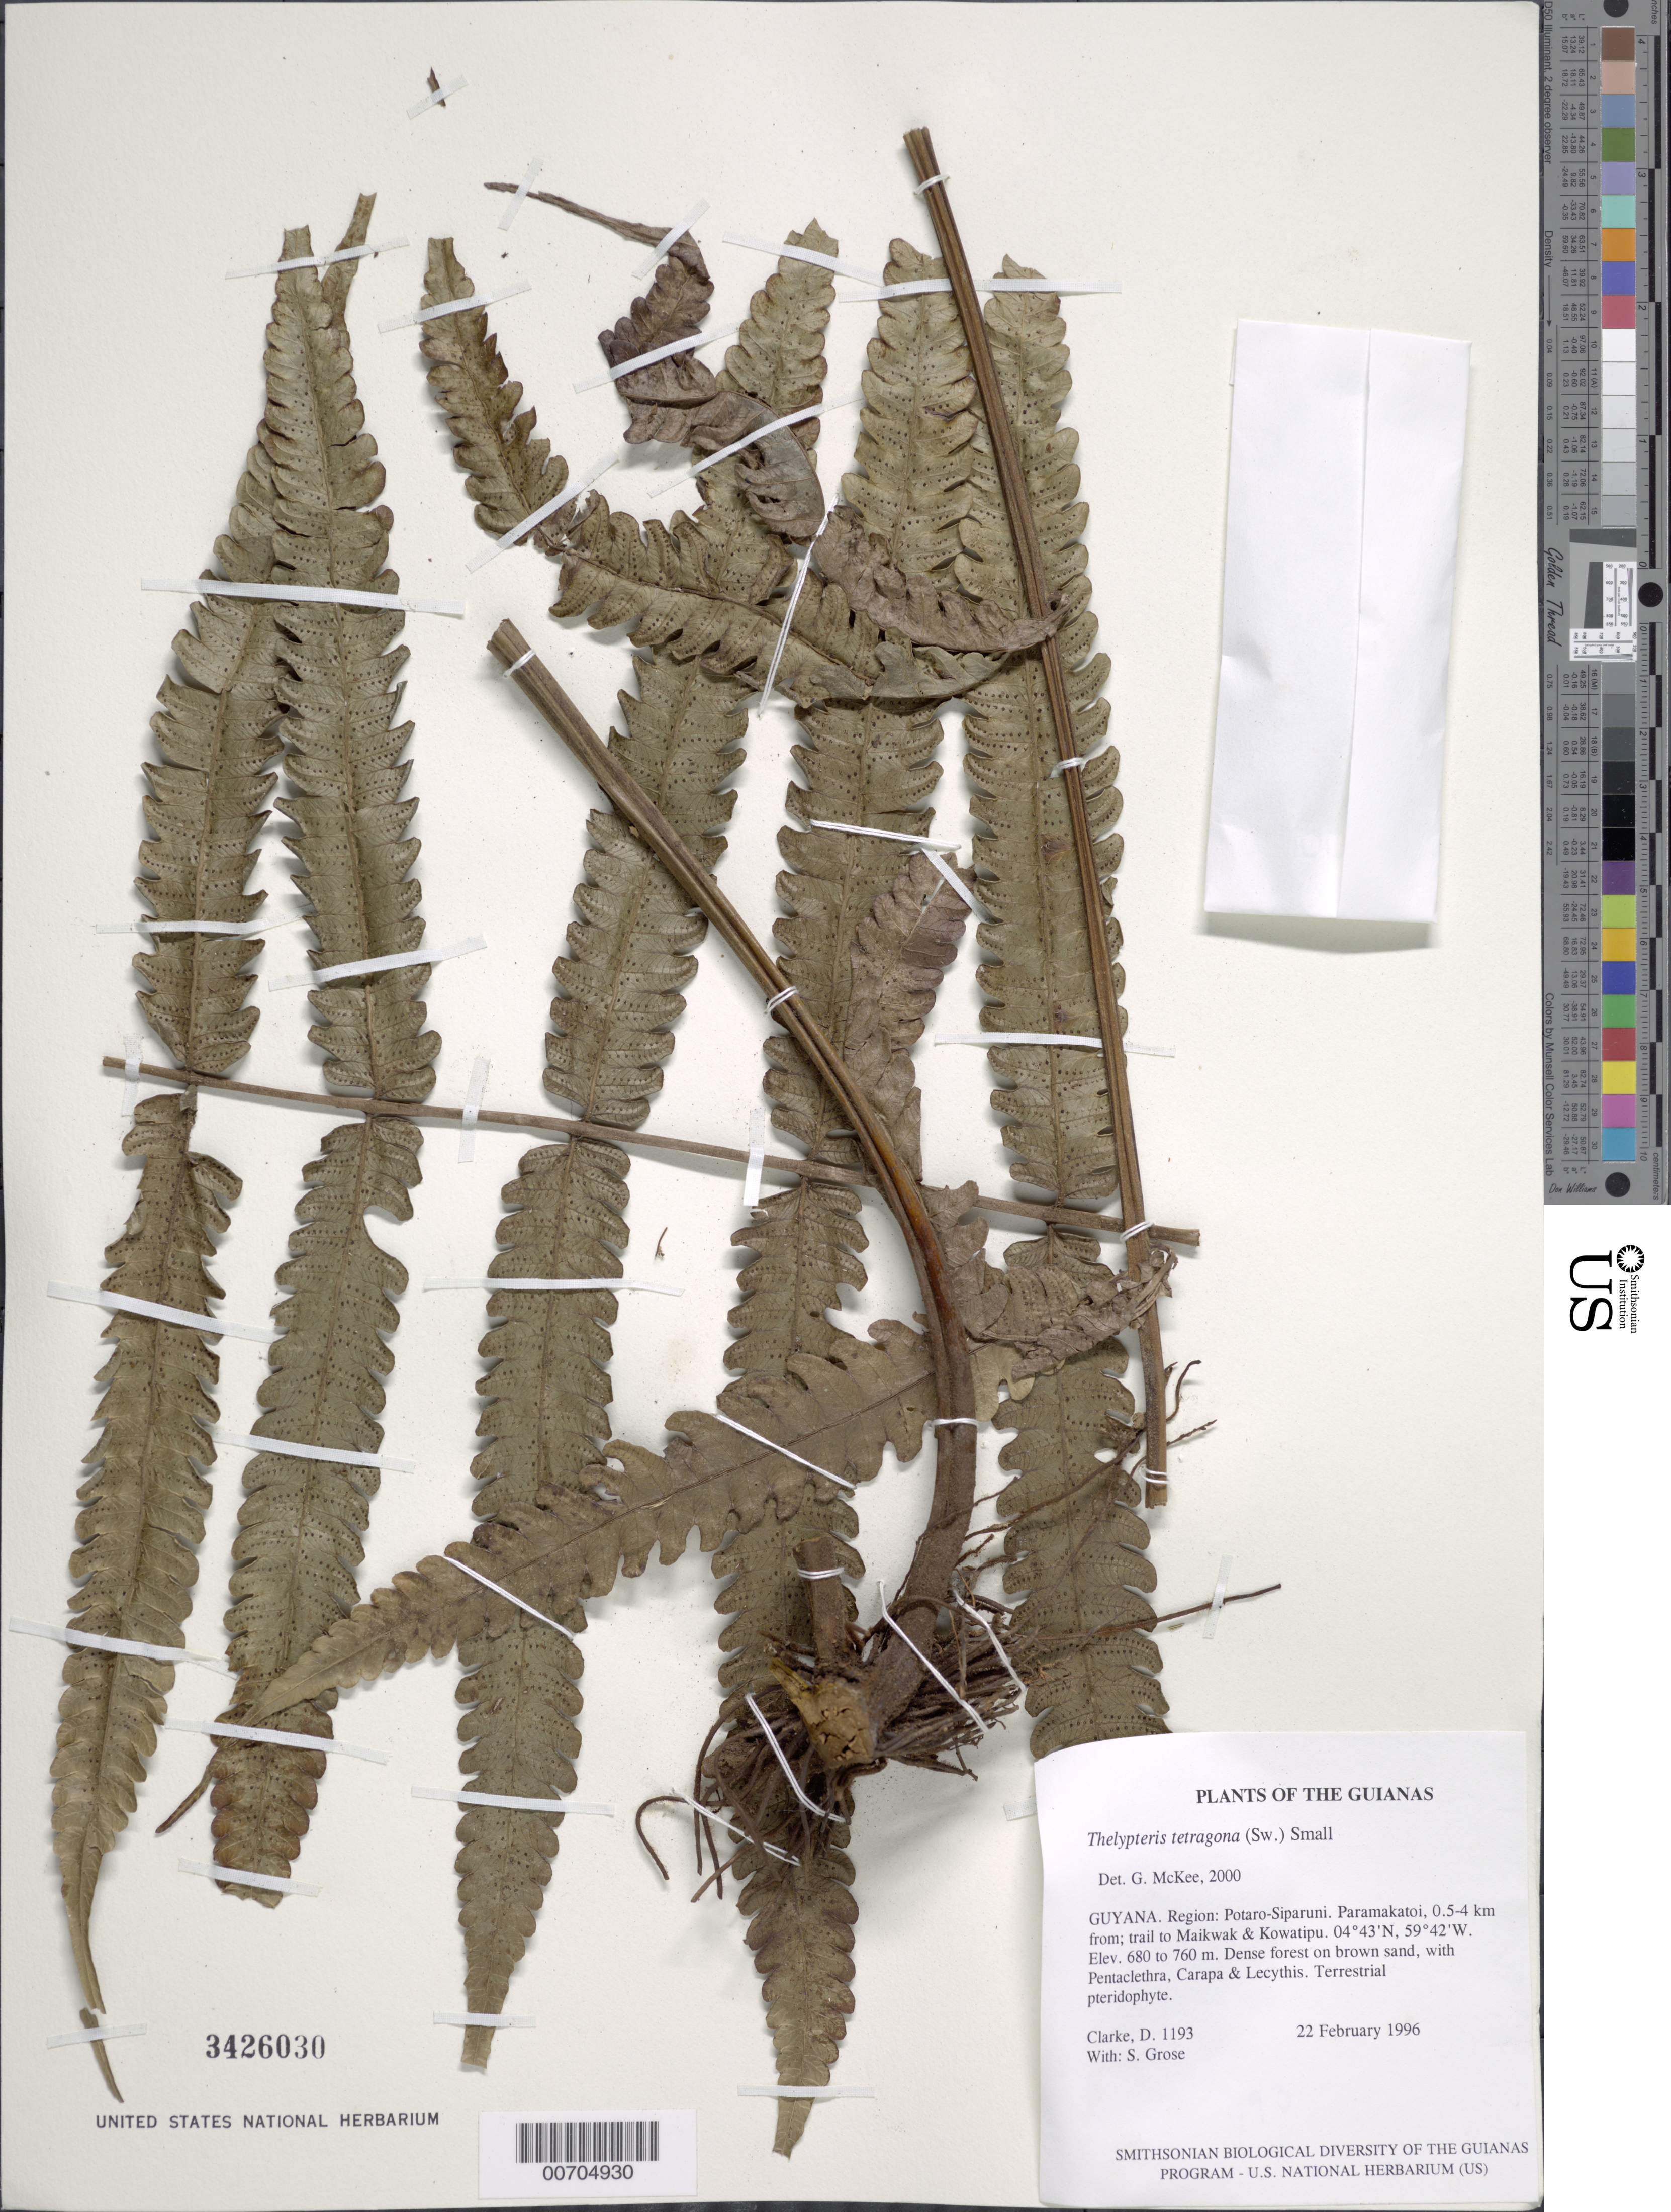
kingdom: Plantae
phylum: Tracheophyta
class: Polypodiopsida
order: Polypodiales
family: Thelypteridaceae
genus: Goniopteris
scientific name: Goniopteris tetragona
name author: (C. Presl) Sw.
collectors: H. D. Clarke & S. Grose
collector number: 1193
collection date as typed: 22 February 1996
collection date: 1996-02-22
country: Guyana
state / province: Potaro-Siparuni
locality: Paramakatoi, 0.5-4 km from; trail to Maikwak & Kowatipu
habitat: Dense forest on brown sand, with Pentaclethra, Carapa & Lecythis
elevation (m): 680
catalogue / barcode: US 3426030